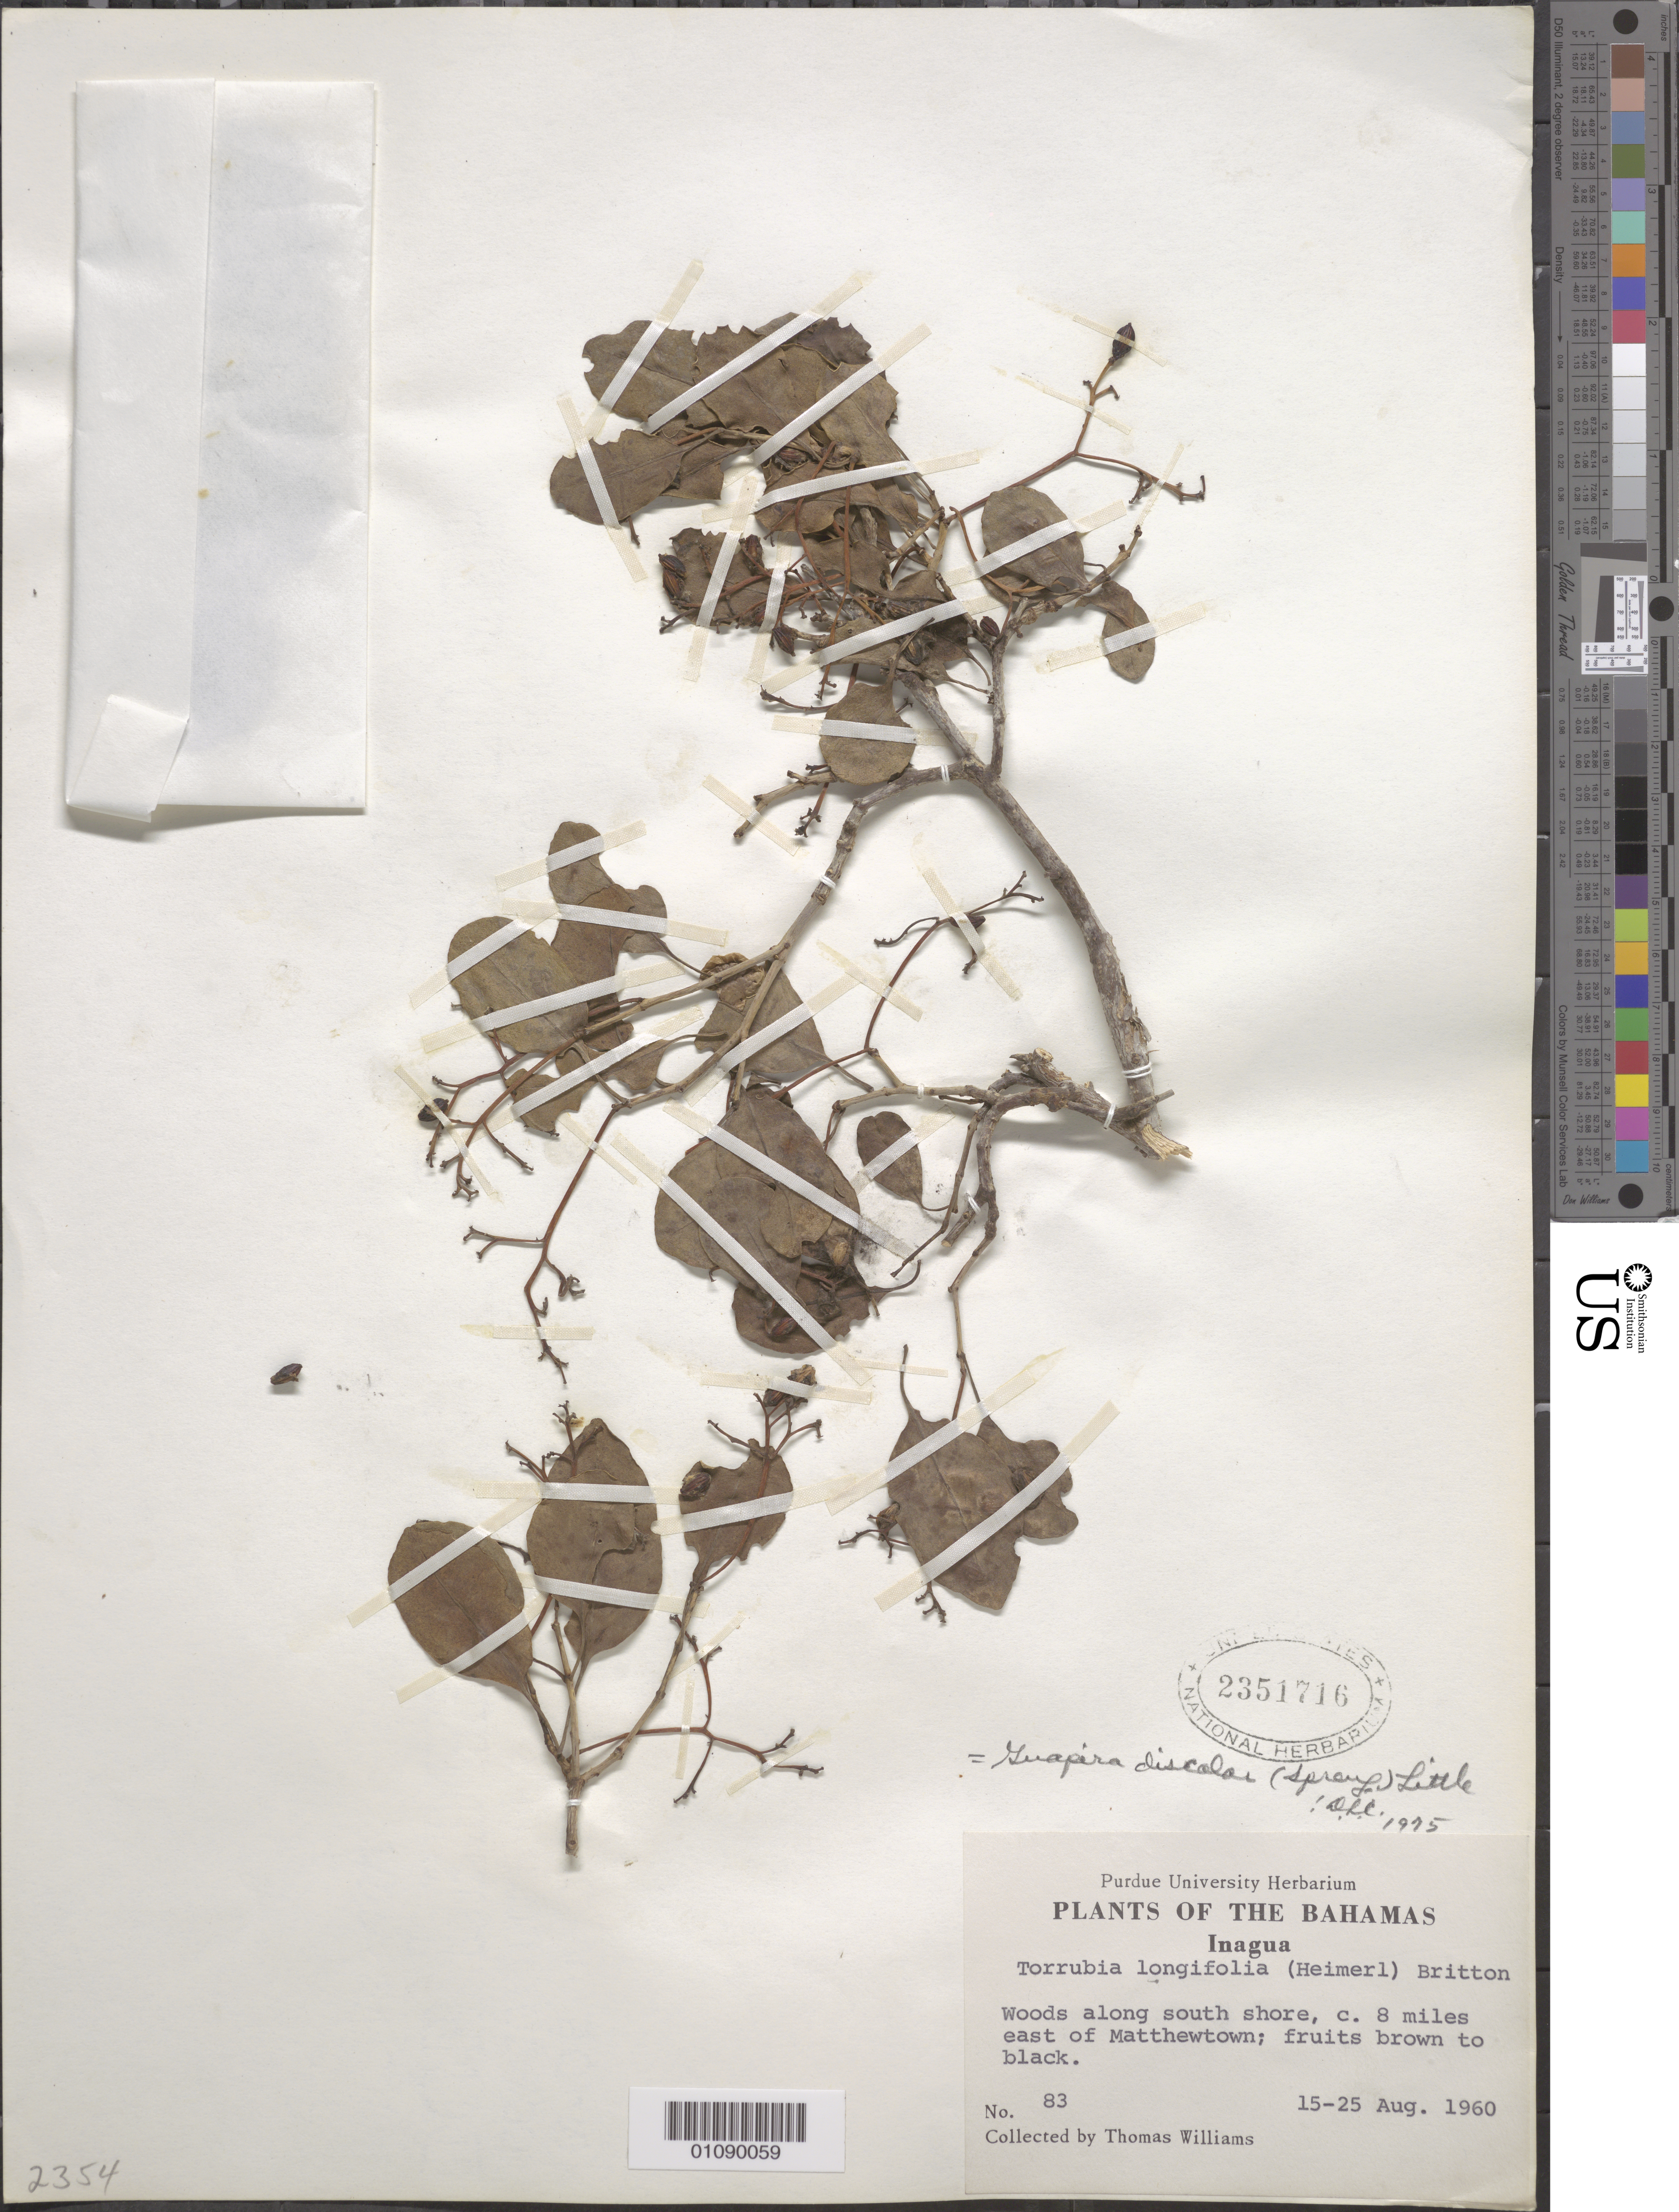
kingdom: Plantae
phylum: Tracheophyta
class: Magnoliopsida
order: Caryophyllales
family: Nyctaginaceae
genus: Guapira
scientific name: Guapira discolor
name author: (Spreng.) Little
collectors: T. Williams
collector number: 83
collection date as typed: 15 Aug 1960 to 25 Aug 1960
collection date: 1960-08-15/1960-08-25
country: Bahamas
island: Great Inagua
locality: Inagua, along S shore c. 8 miles E of Matthetown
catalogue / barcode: US 2351716